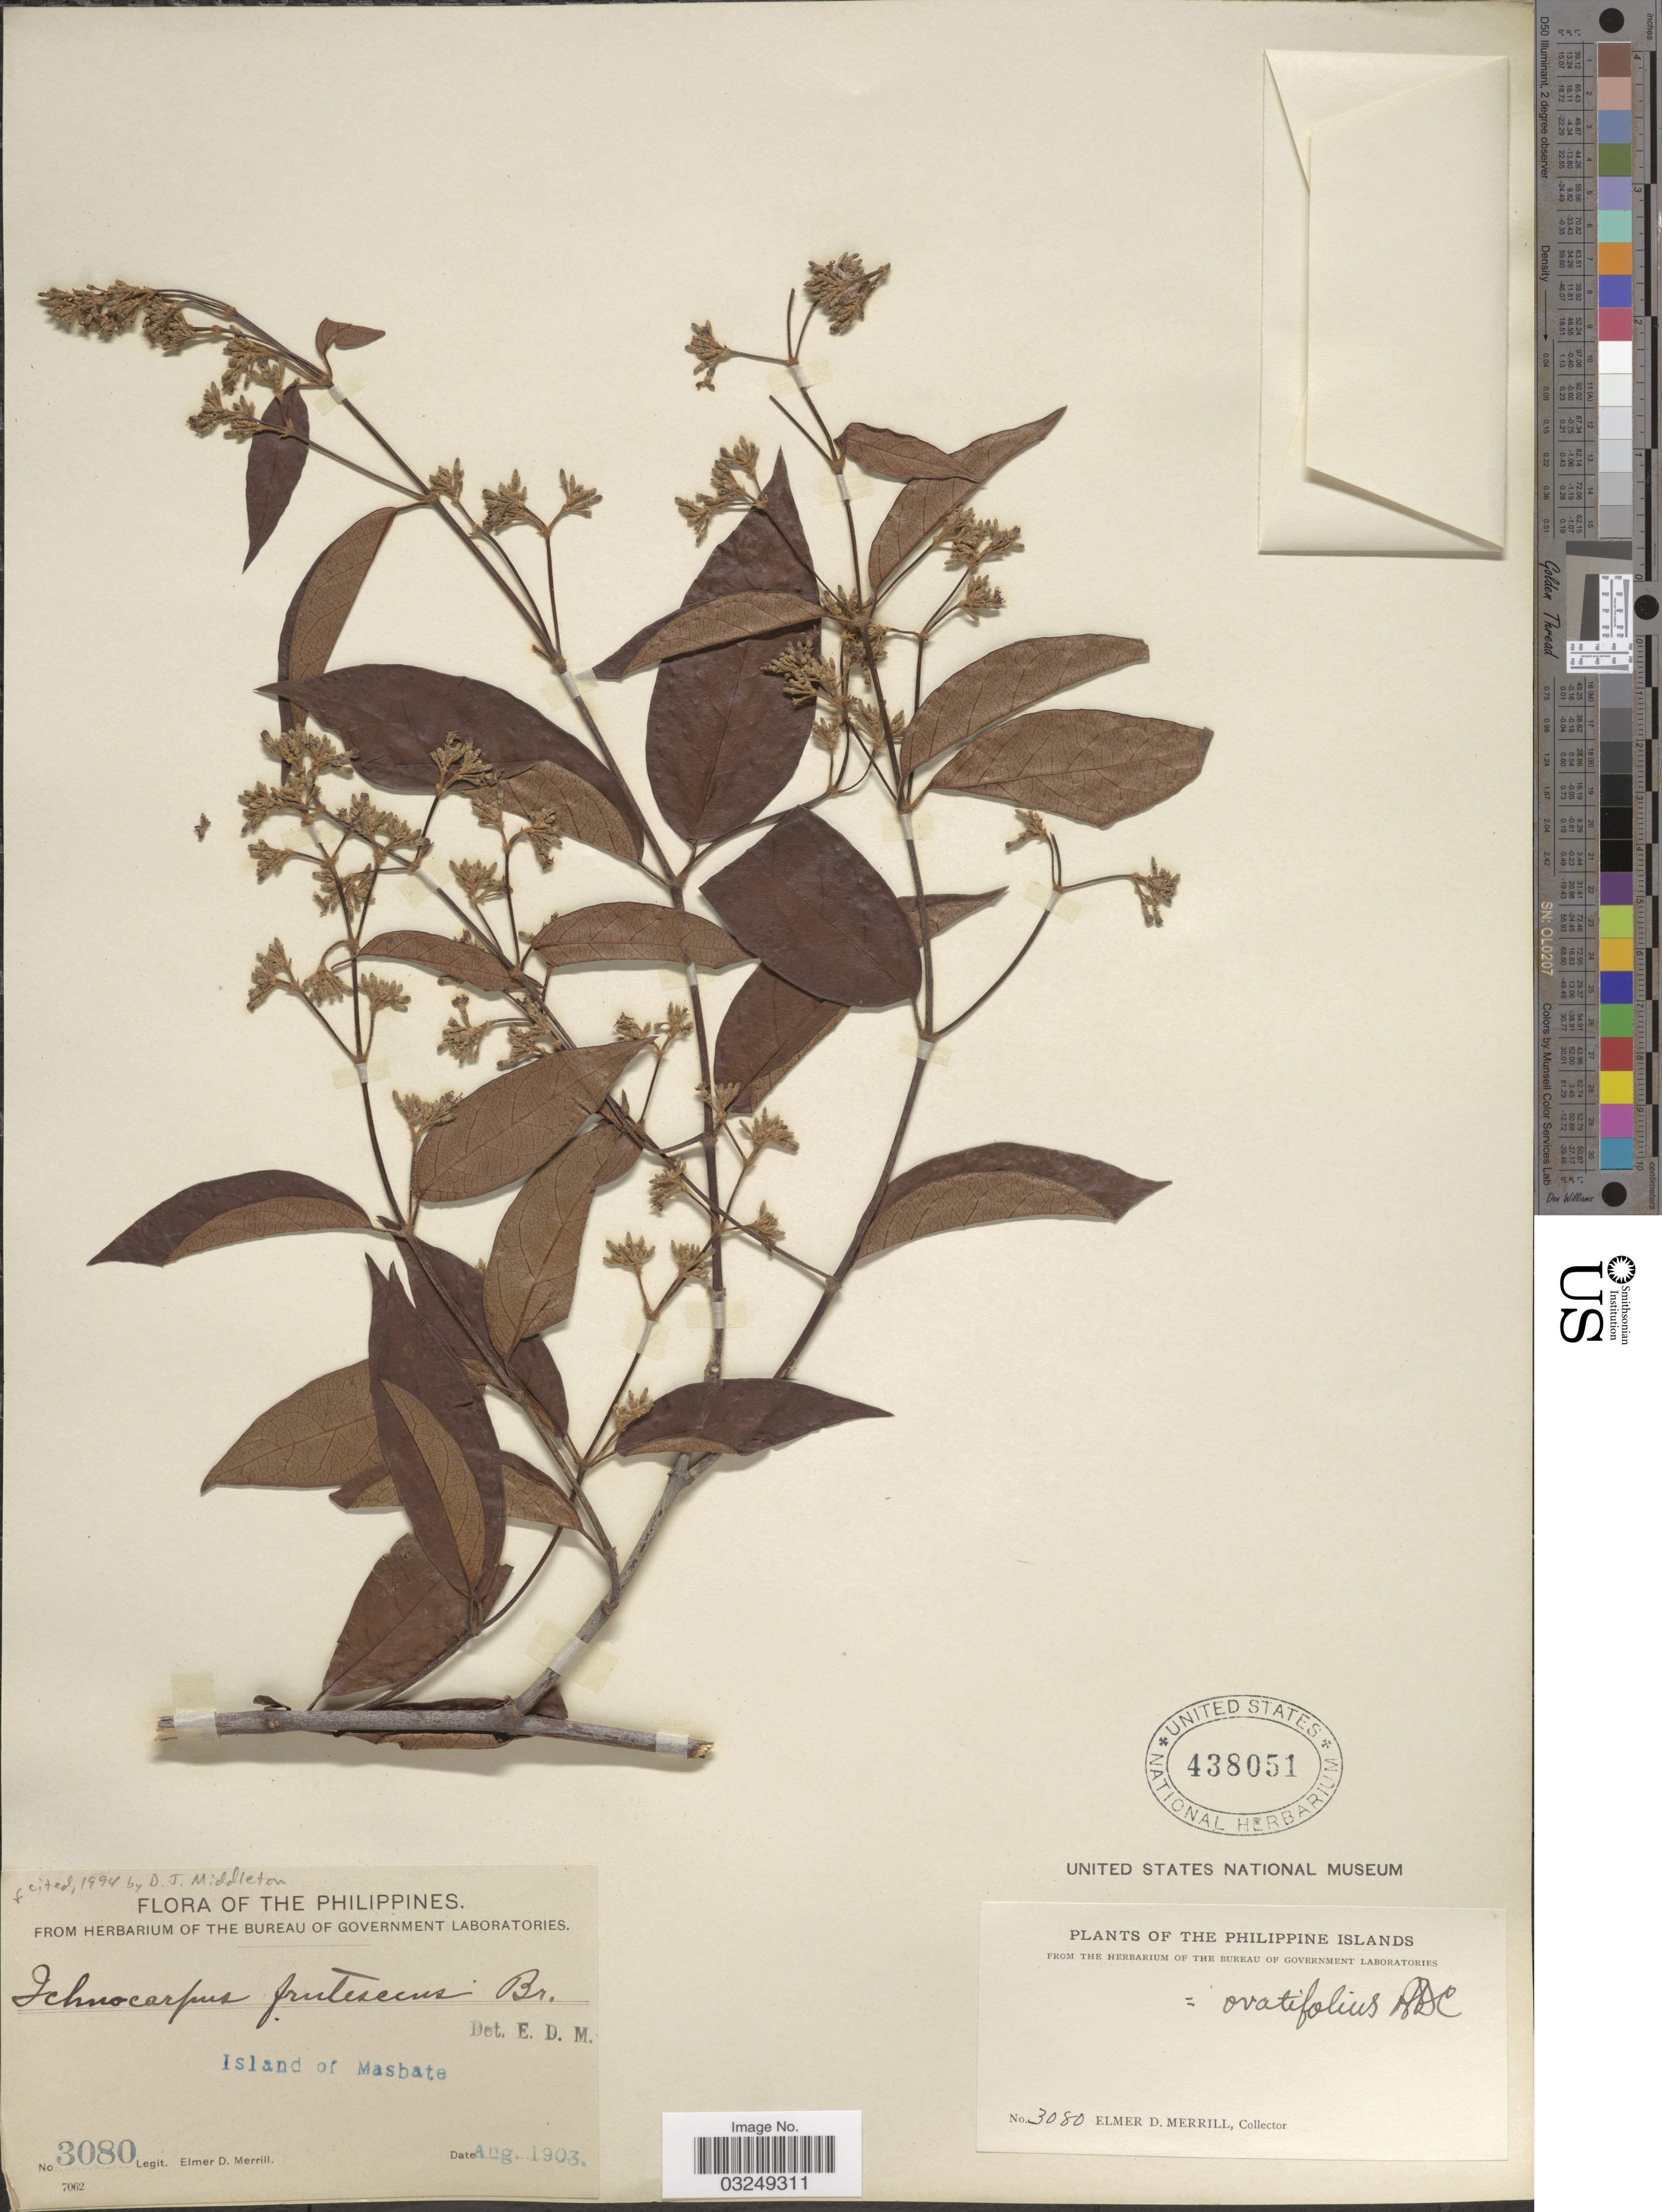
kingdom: Plantae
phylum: Tracheophyta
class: Magnoliopsida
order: Gentianales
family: Apocynaceae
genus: Ichnocarpus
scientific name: Ichnocarpus frutescens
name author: (L.) W.T. Aiton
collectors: E. D. Merrill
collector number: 3080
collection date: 1903-08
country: Philippines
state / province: Bicol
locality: Island of Masbate. Philippine Islands.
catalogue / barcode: US 438051